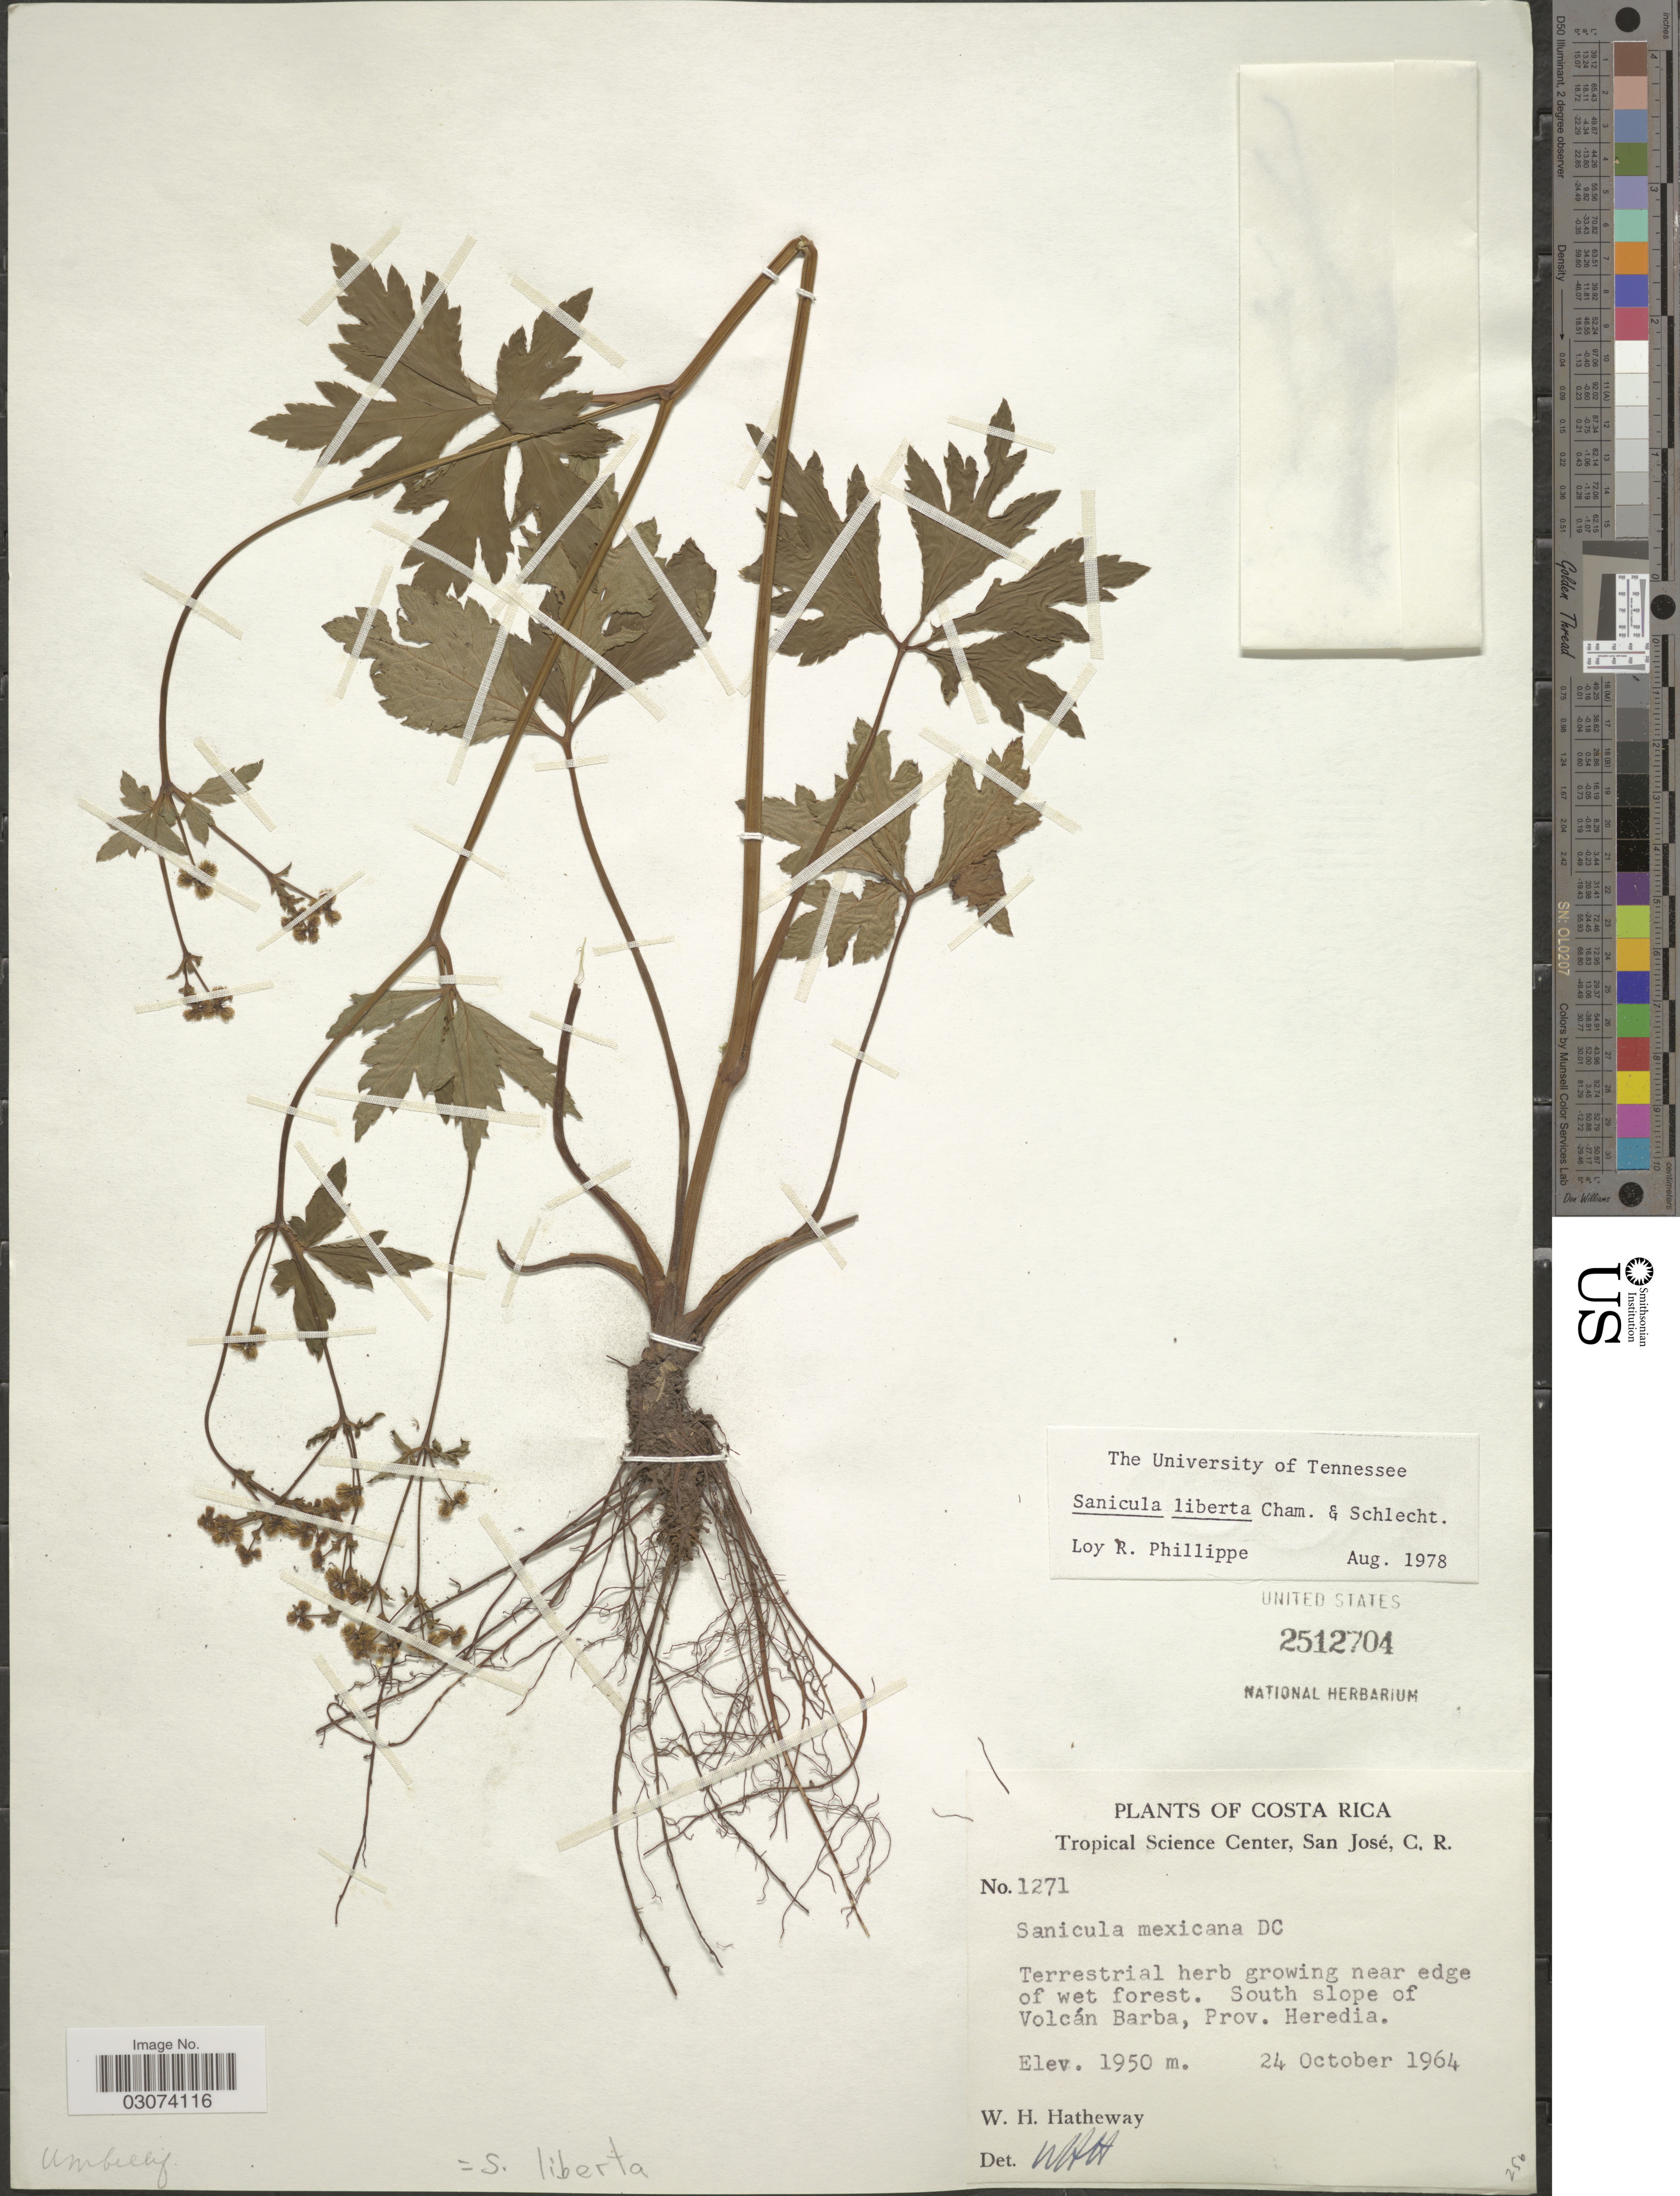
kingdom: Plantae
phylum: Tracheophyta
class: Magnoliopsida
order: Apiales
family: Apiaceae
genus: Sanicula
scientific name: Sanicula liberta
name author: Cham. & Schltdl.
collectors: W. H. Hatheway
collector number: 1271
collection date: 1964-10-24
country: Costa Rica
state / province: Heredia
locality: South slope of Volcán Barba.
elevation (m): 1950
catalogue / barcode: US 2512704